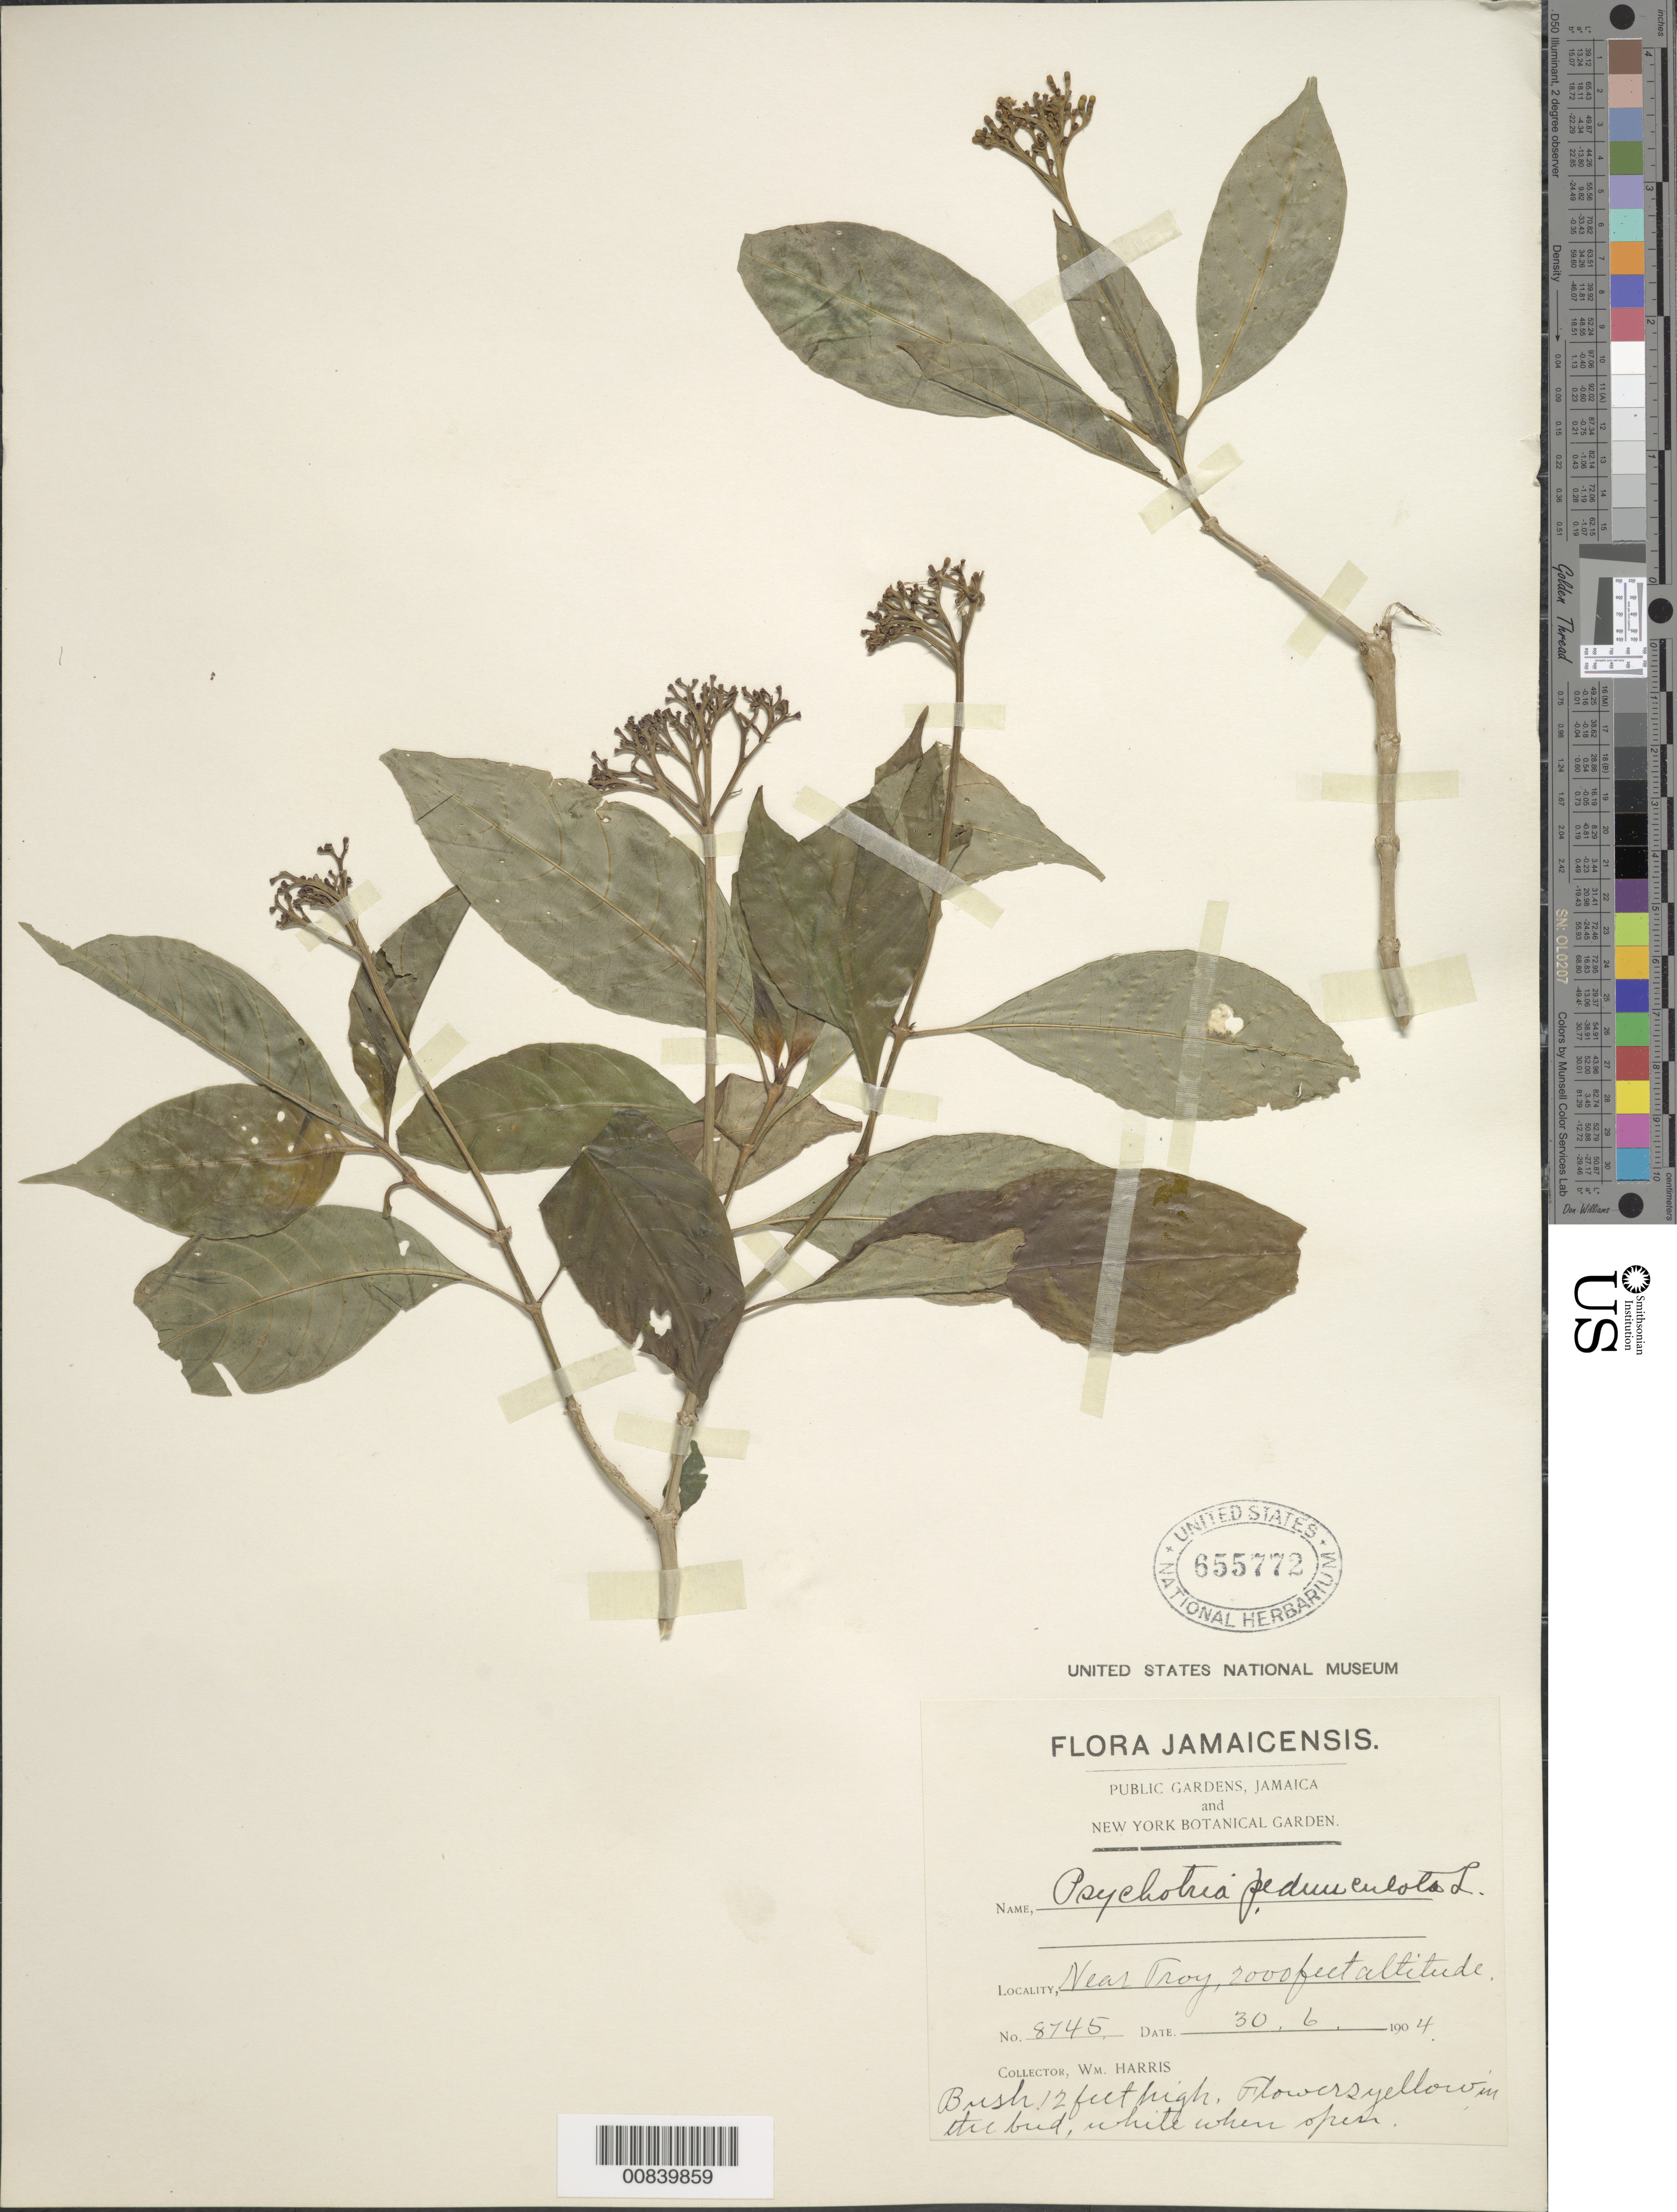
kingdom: Plantae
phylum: Tracheophyta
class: Magnoliopsida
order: Gentianales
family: Rubiaceae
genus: Psychotria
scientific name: Psychotria pendunculata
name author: Sw.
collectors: W. H. Harris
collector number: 8745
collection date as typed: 30 Jun 1904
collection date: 1904-06-30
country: Jamaica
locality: Near Troy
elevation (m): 610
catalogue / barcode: US 655772